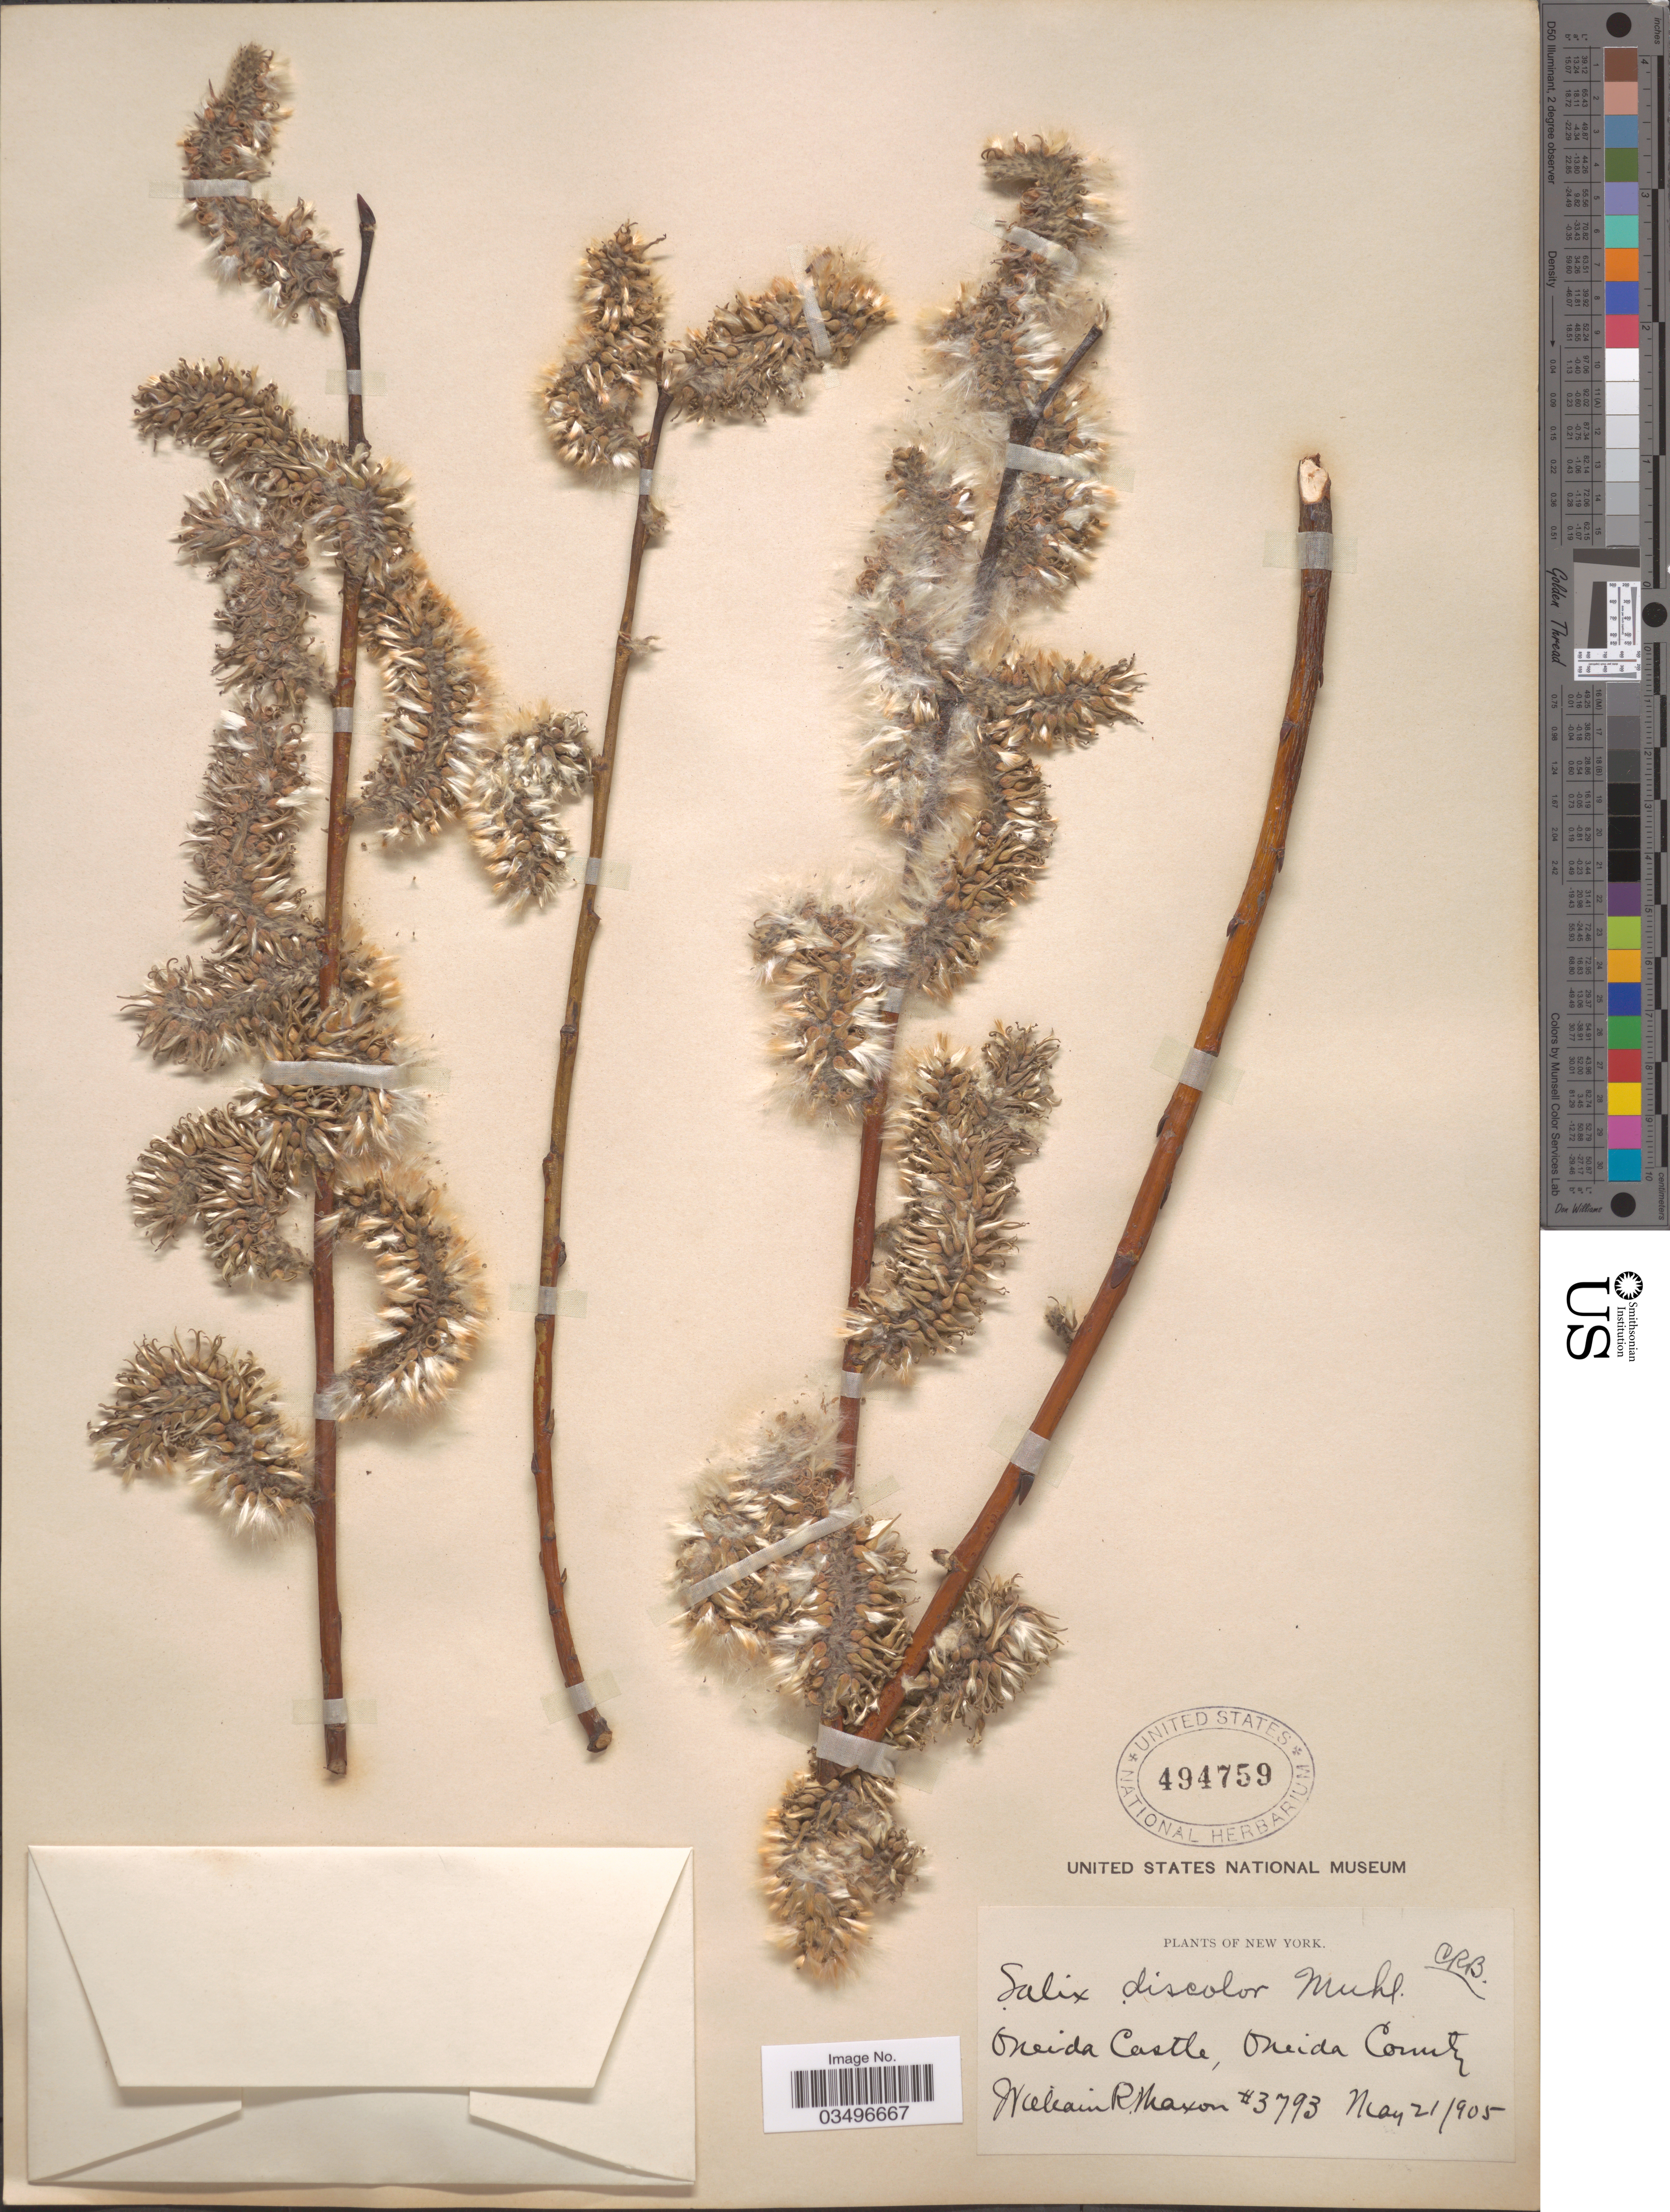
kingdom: Plantae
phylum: Tracheophyta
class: Magnoliopsida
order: Malpighiales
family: Salicaceae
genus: Salix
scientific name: Salix discolor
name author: Muhl.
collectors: W. R. Maxon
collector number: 3793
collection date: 1905-05-21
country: United States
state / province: New York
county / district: Oneida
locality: Oneida Castle, Oneida County.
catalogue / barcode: US 494759